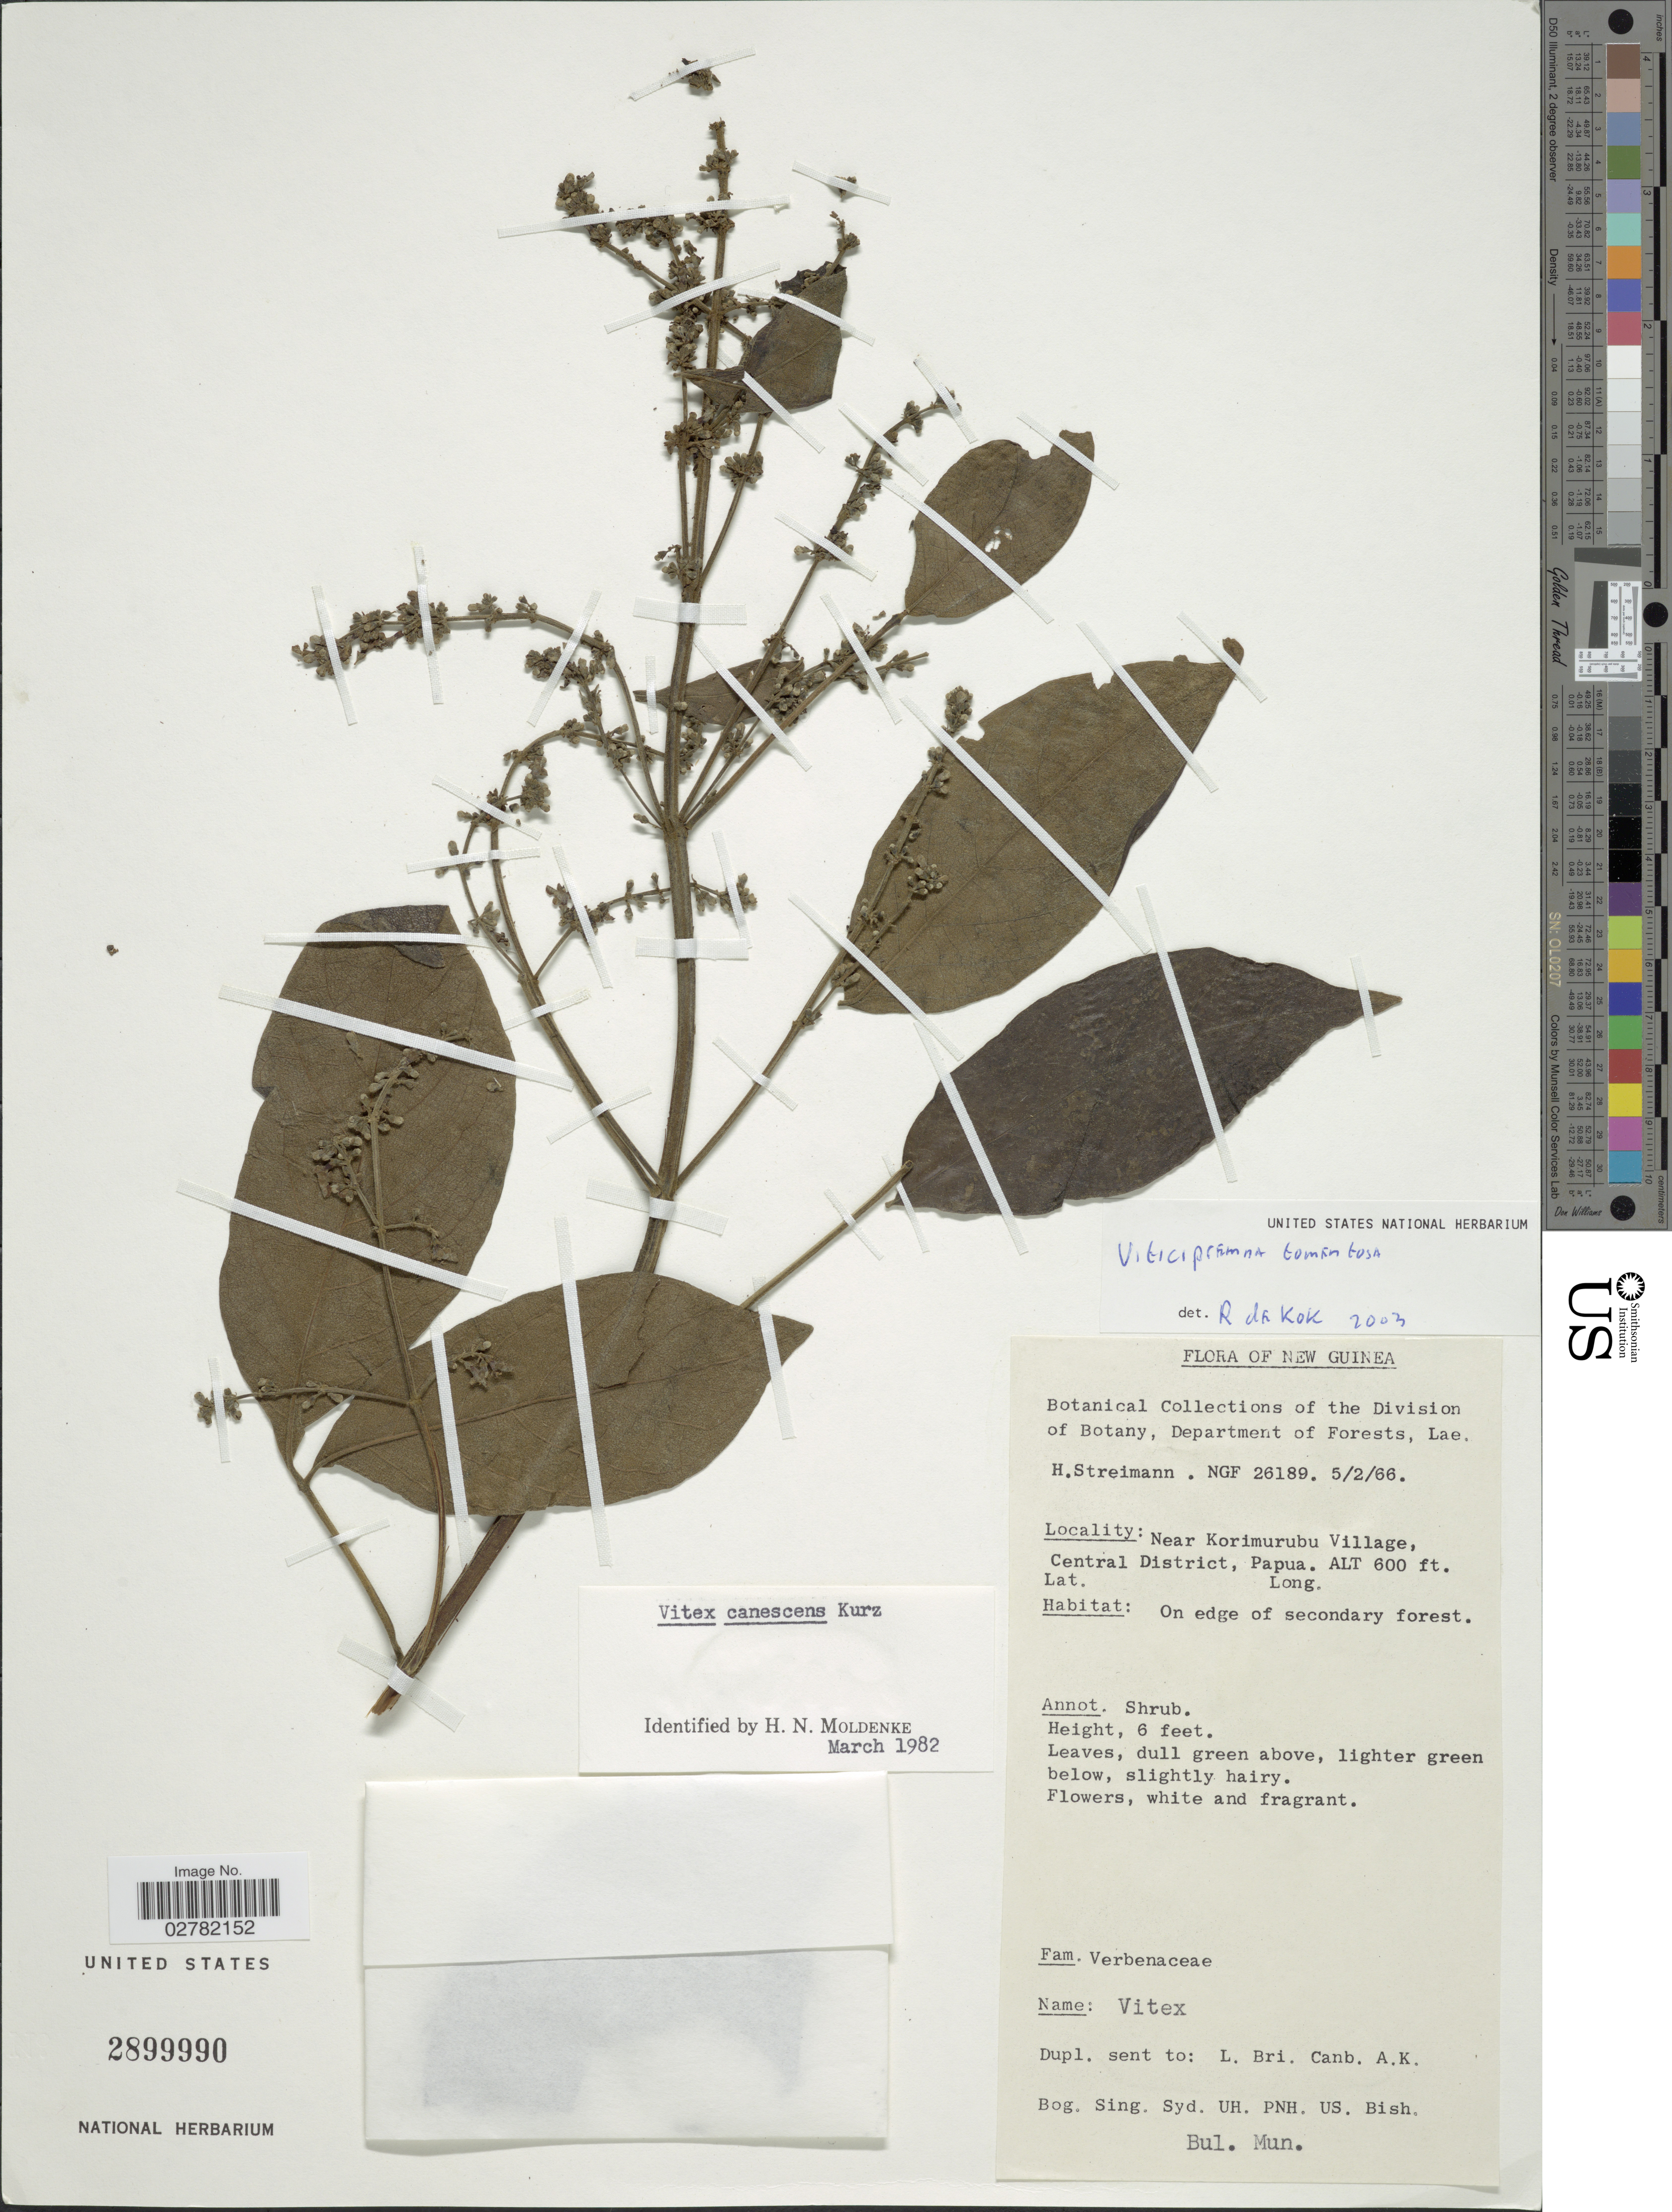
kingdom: Plantae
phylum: Tracheophyta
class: Magnoliopsida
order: Lamiales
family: Lamiaceae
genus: Viticipremna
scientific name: Viticipremna tomentosa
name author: Munir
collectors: H. Streiman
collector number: NGF26189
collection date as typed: Transcribed d/m/y: 5/2/66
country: Papua New Guinea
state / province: Central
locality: New Guinea. Near Korimurubu Village, Central District, Papua.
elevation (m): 183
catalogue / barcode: US 2899990